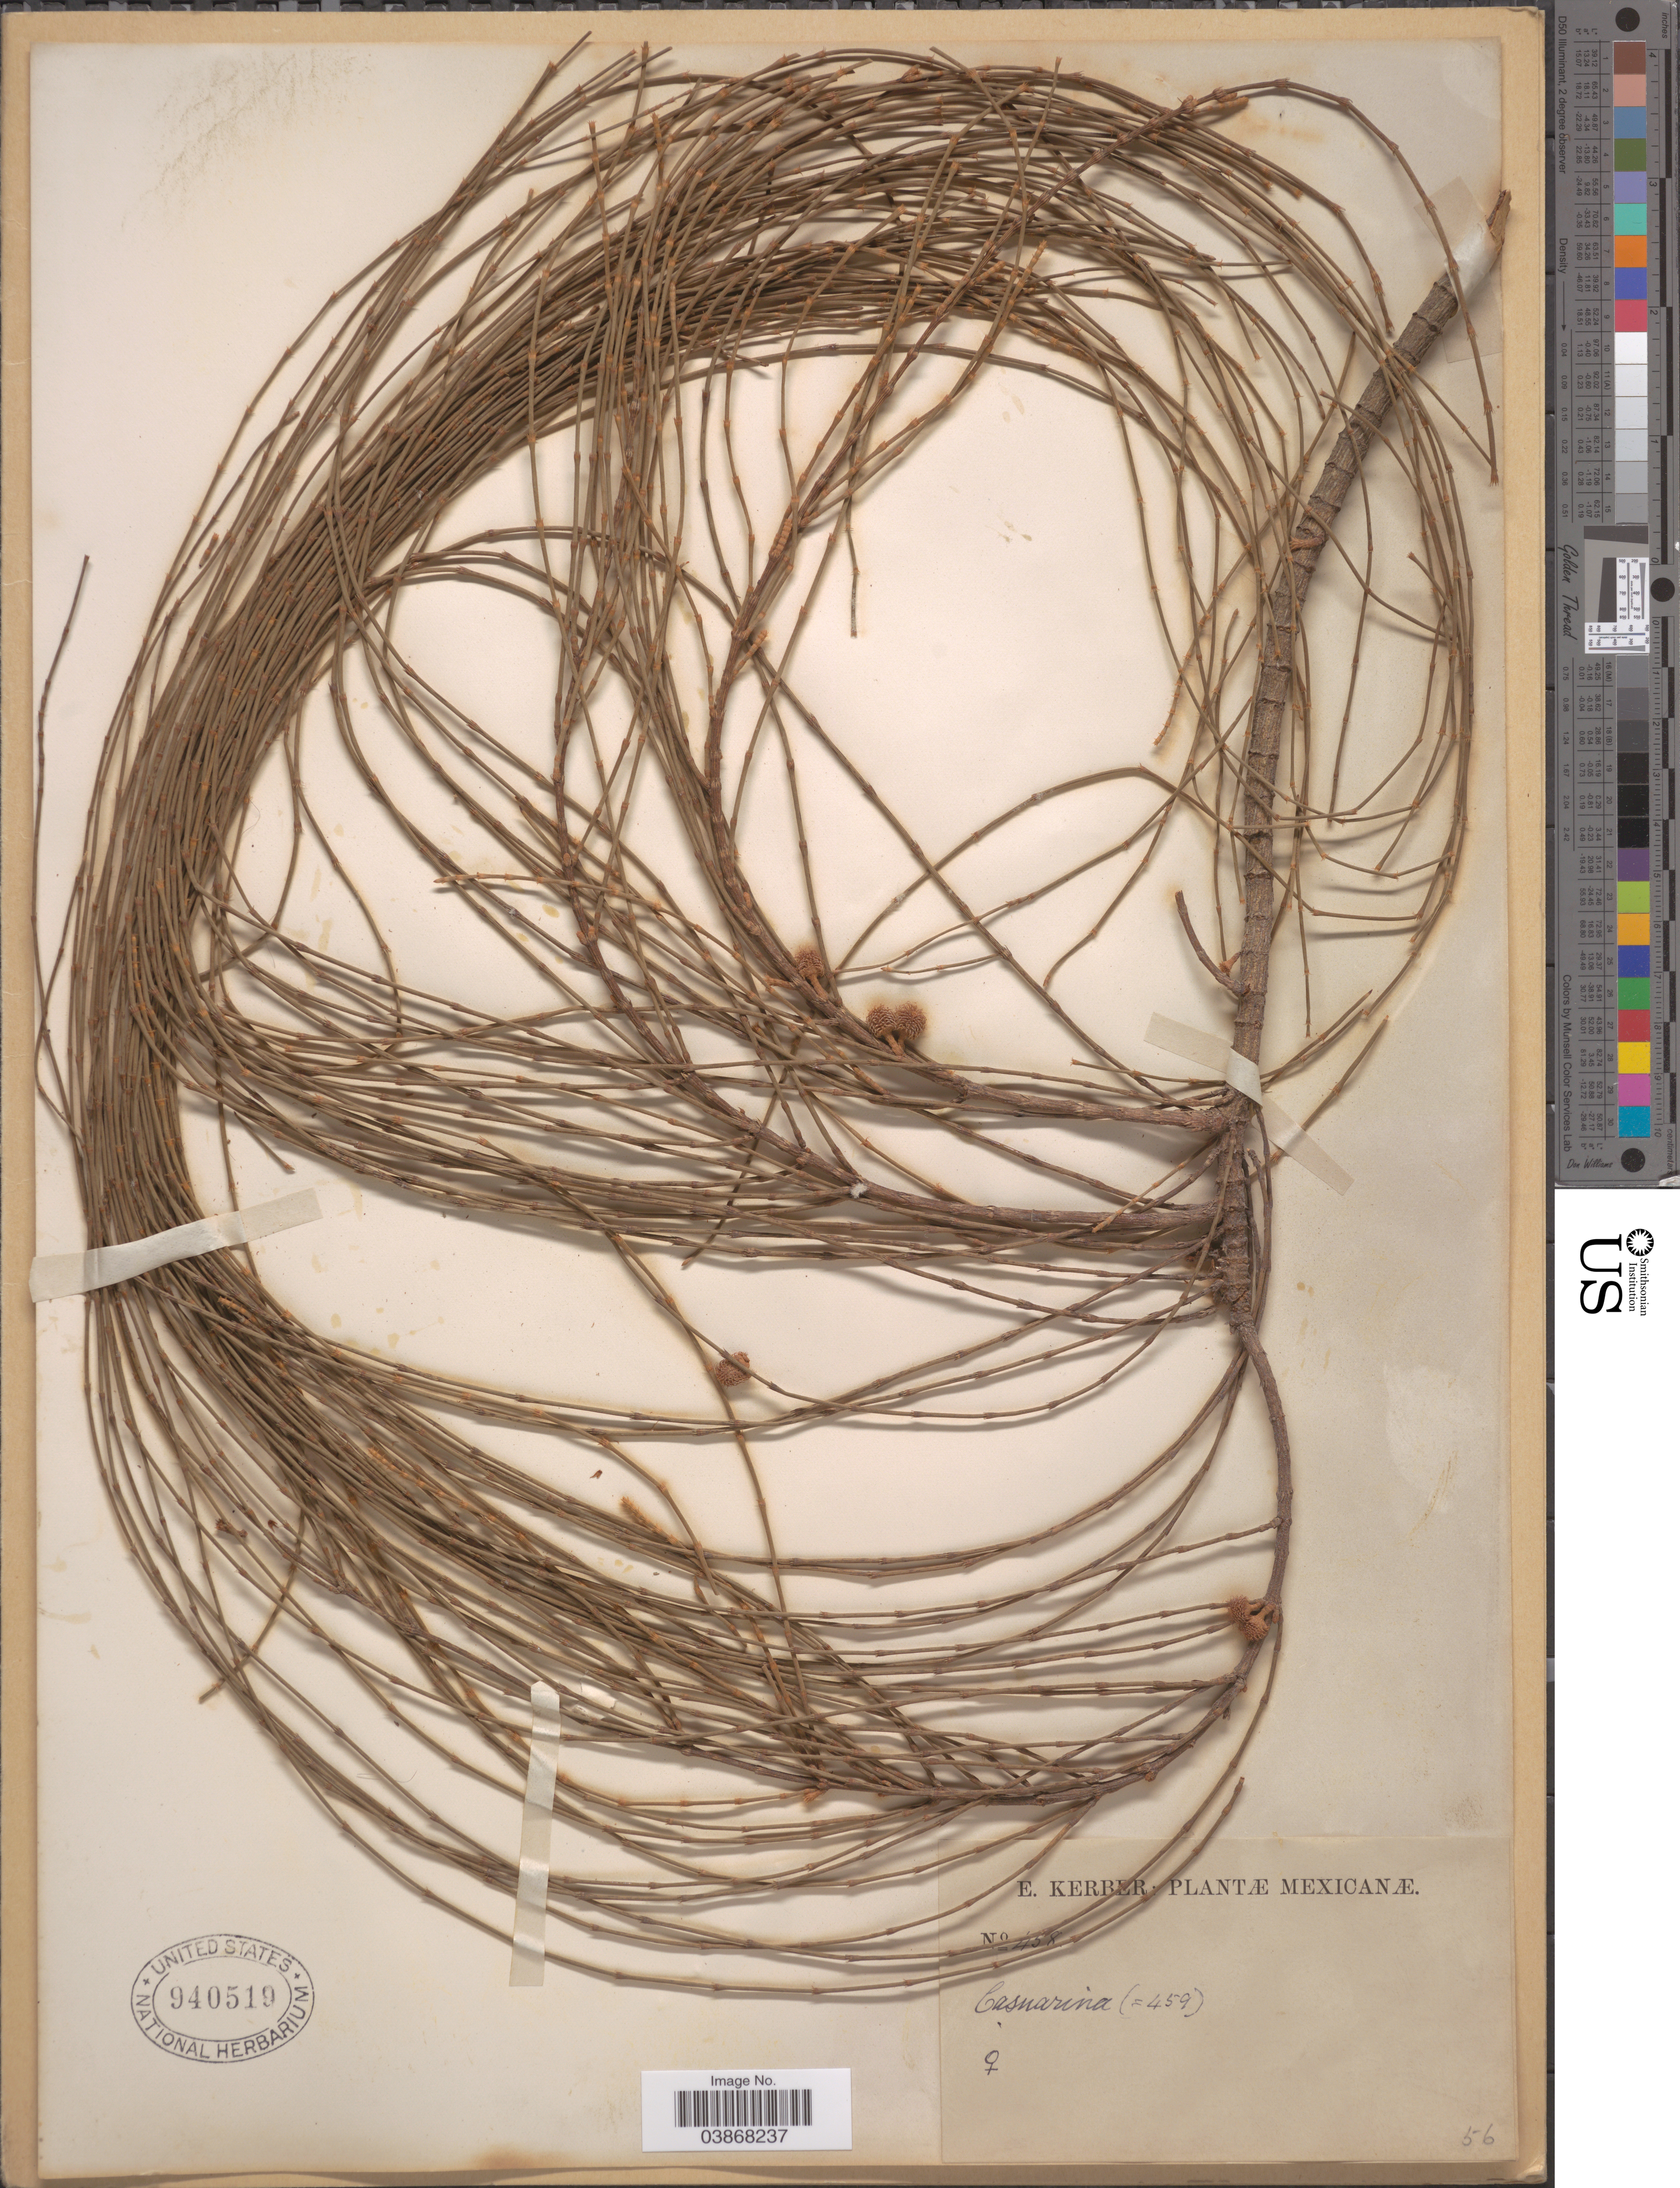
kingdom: Plantae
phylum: Tracheophyta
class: Magnoliopsida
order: Fagales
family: Casuarinaceae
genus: Casuarina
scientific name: Casuarina sp.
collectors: E. Kerber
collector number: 458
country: Mexico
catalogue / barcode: US 940519